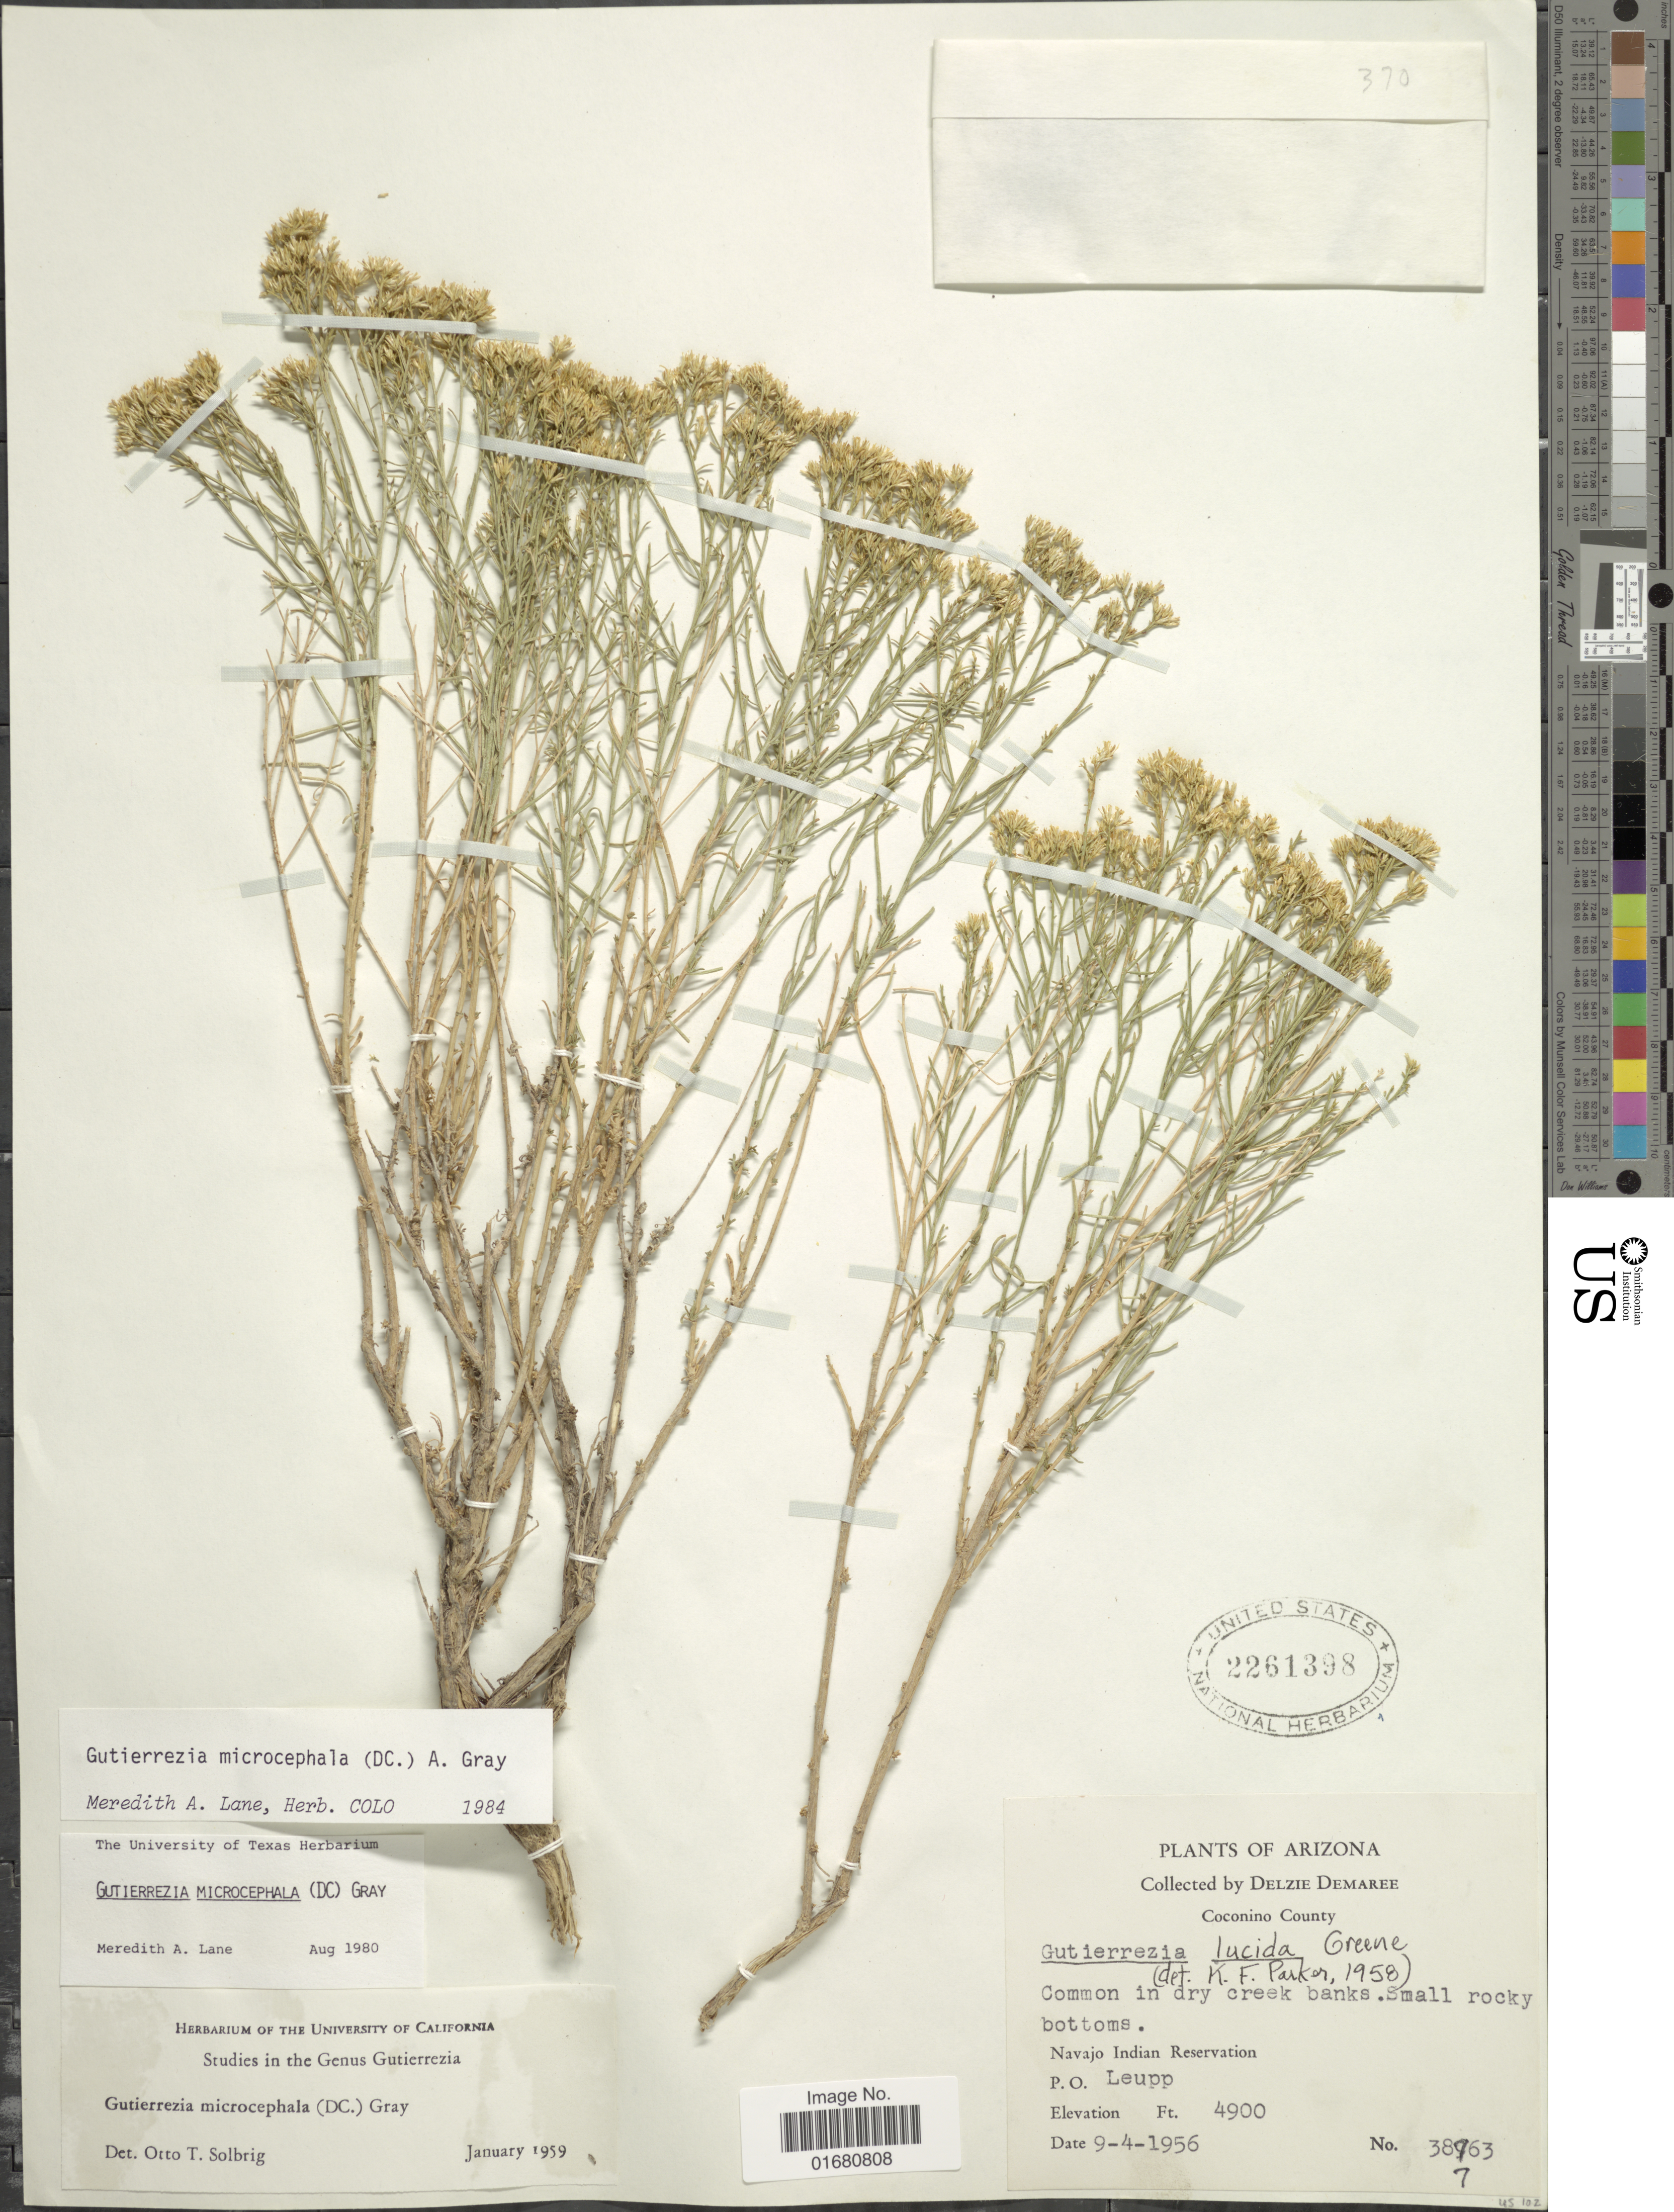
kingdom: Plantae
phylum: Tracheophyta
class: Magnoliopsida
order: Asterales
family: Asteraceae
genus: Gutierrezia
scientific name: Gutierrezia microcephala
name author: (DC.) A. Gray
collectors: D. Demaree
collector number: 38763*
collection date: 1956-09-04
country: United States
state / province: Arizona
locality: Coconino County, Navajo Indian Reservation, P.O. Leupp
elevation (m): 1494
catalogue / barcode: US 2261398